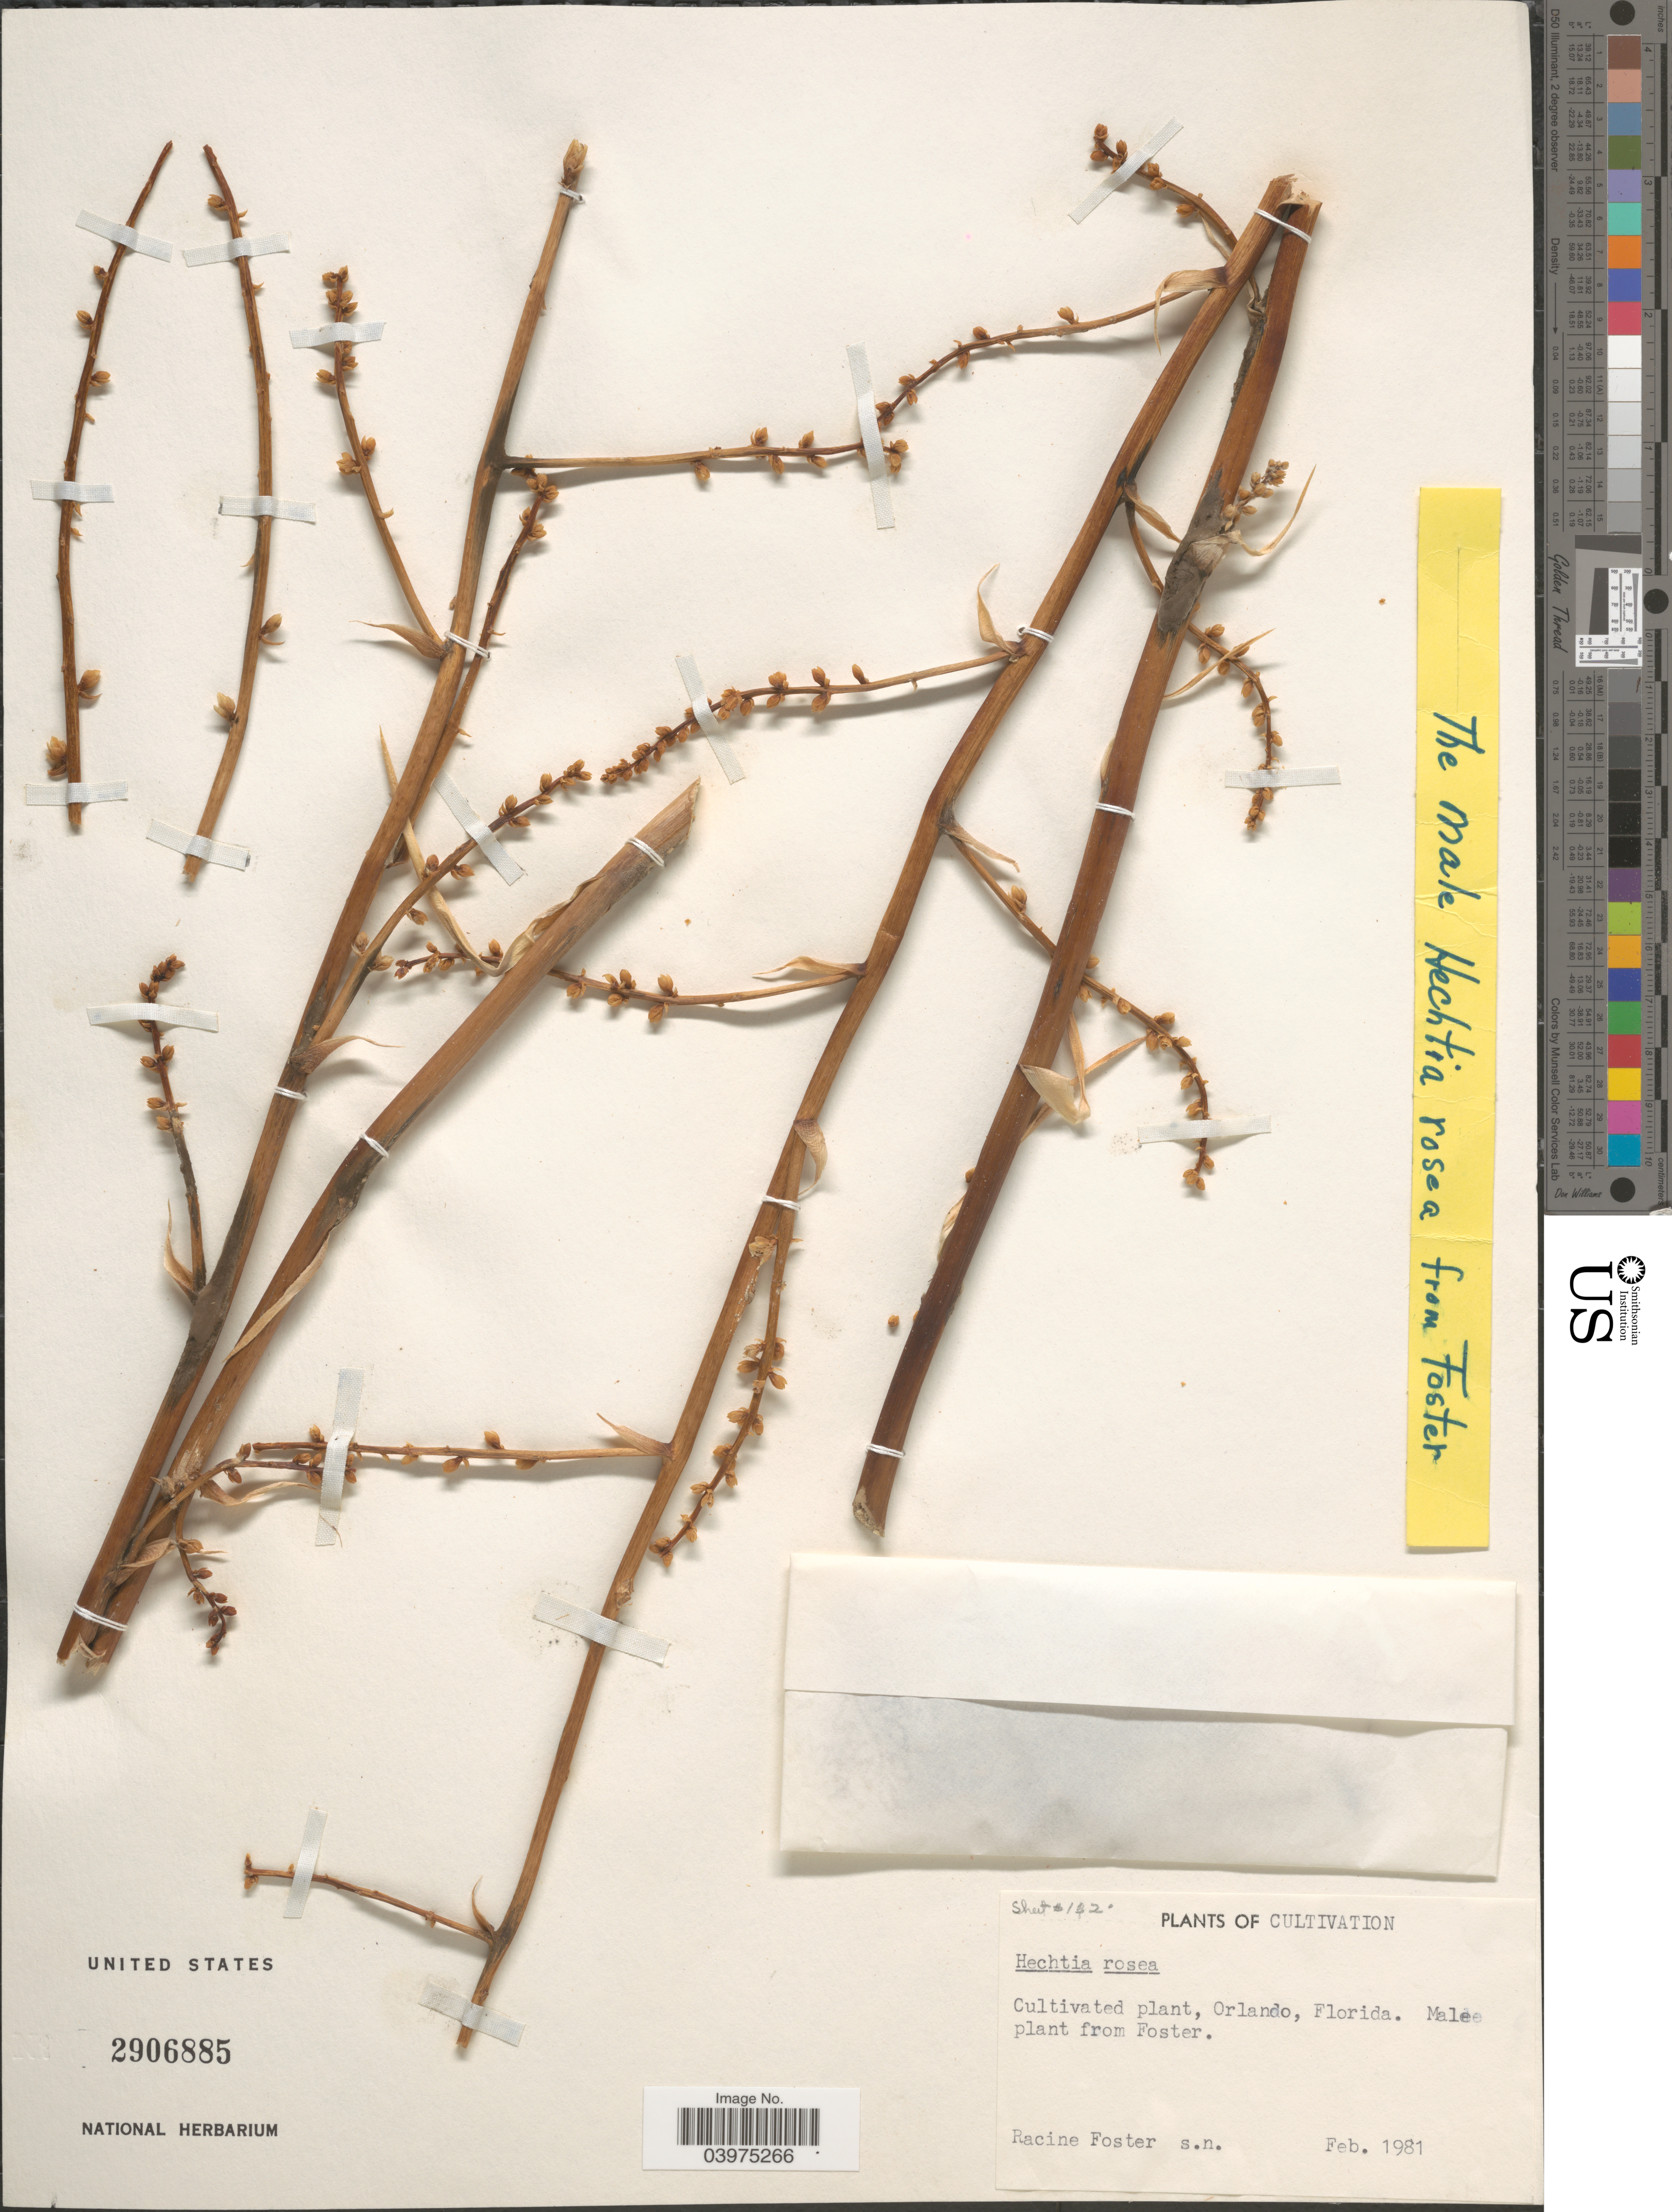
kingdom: Plantae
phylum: Tracheophyta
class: Liliopsida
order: Poales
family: Bromeliaceae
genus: Hechtia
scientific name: Hechtia rosea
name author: É. Morren ex Baker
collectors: R. Foster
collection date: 1981-02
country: United States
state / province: Florida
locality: Cultivated, Orlando.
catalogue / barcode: US 2906885